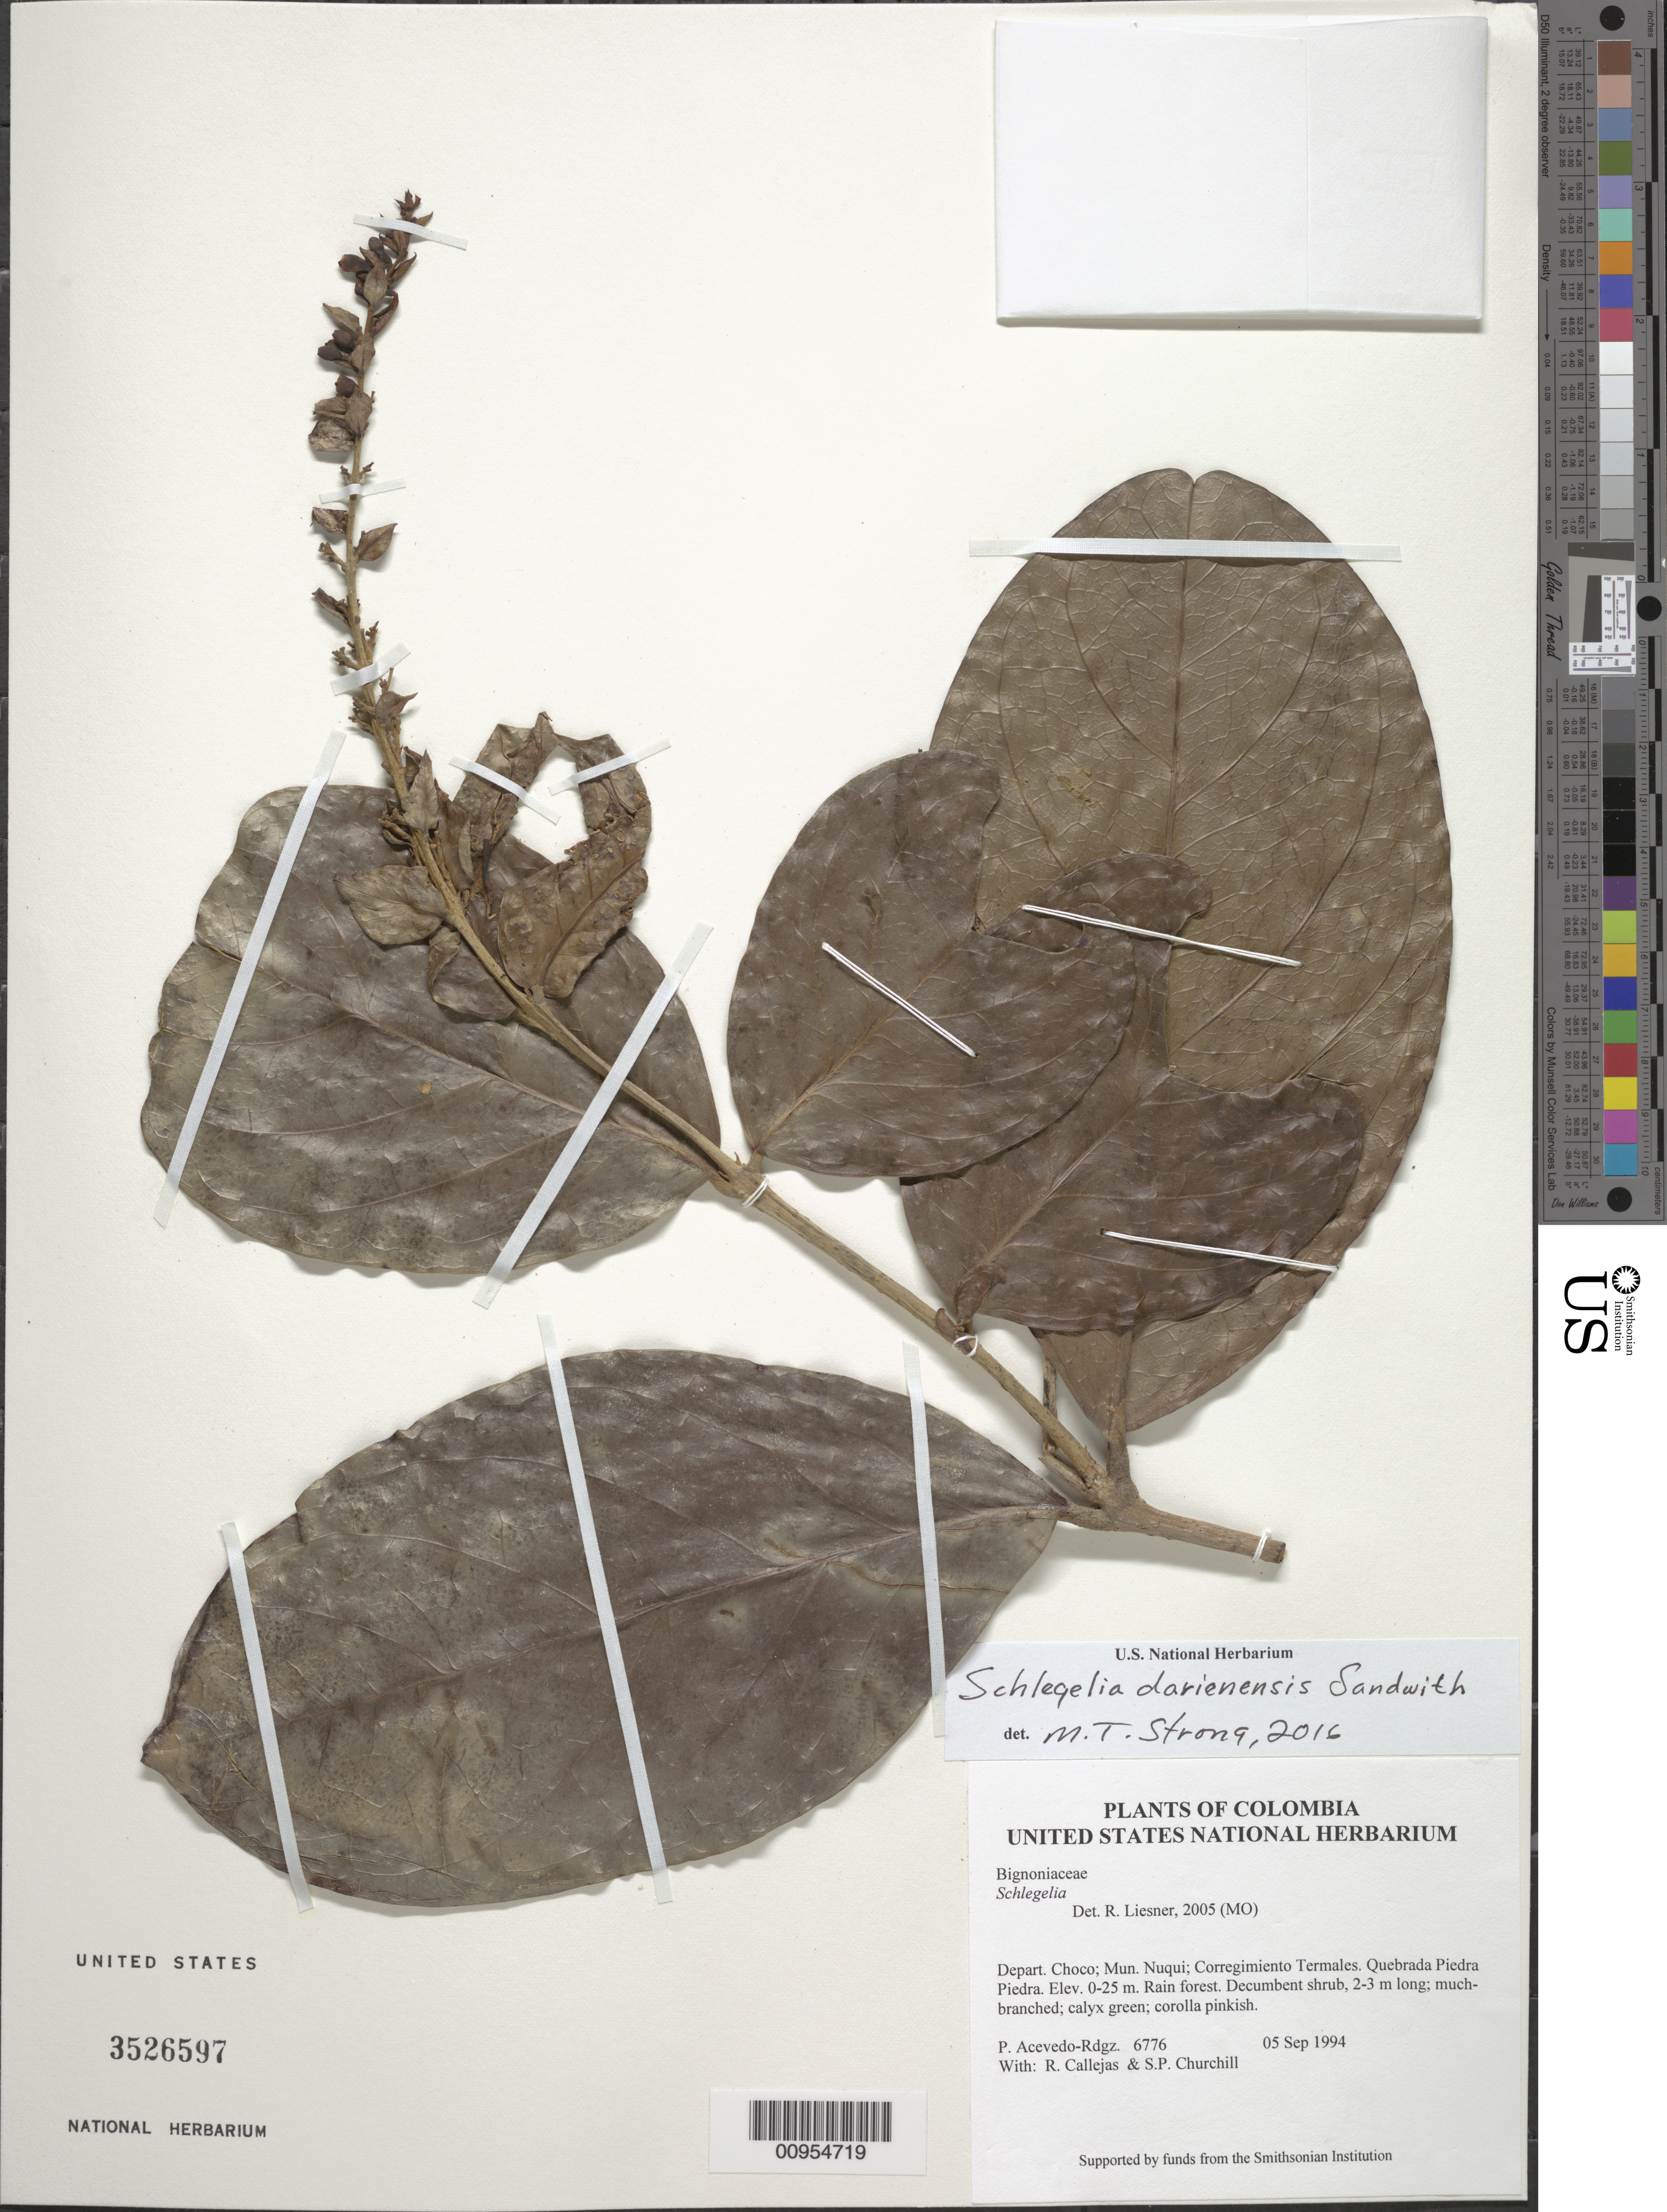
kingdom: Plantae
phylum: Tracheophyta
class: Magnoliopsida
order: Lamiales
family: Schlegeliaceae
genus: Schlegelia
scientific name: Schlegelia darienensis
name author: Sandwith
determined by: Strong, M. T., (US), Smithsonian Institution - National Museum of Natural History (UNITED STATES)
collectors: P. Acevedo-Rodr., R. Callejas & S. Churchill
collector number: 6776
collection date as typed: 05 Sep 1994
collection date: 1994-09-05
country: Colombia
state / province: Chocó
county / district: Nuqui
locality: Depart. Choco; Mun. Nuqui; Corregimiento Termales. Quebrada Piedra Piedra.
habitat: Rain forest.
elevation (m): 0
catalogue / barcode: US 3526597